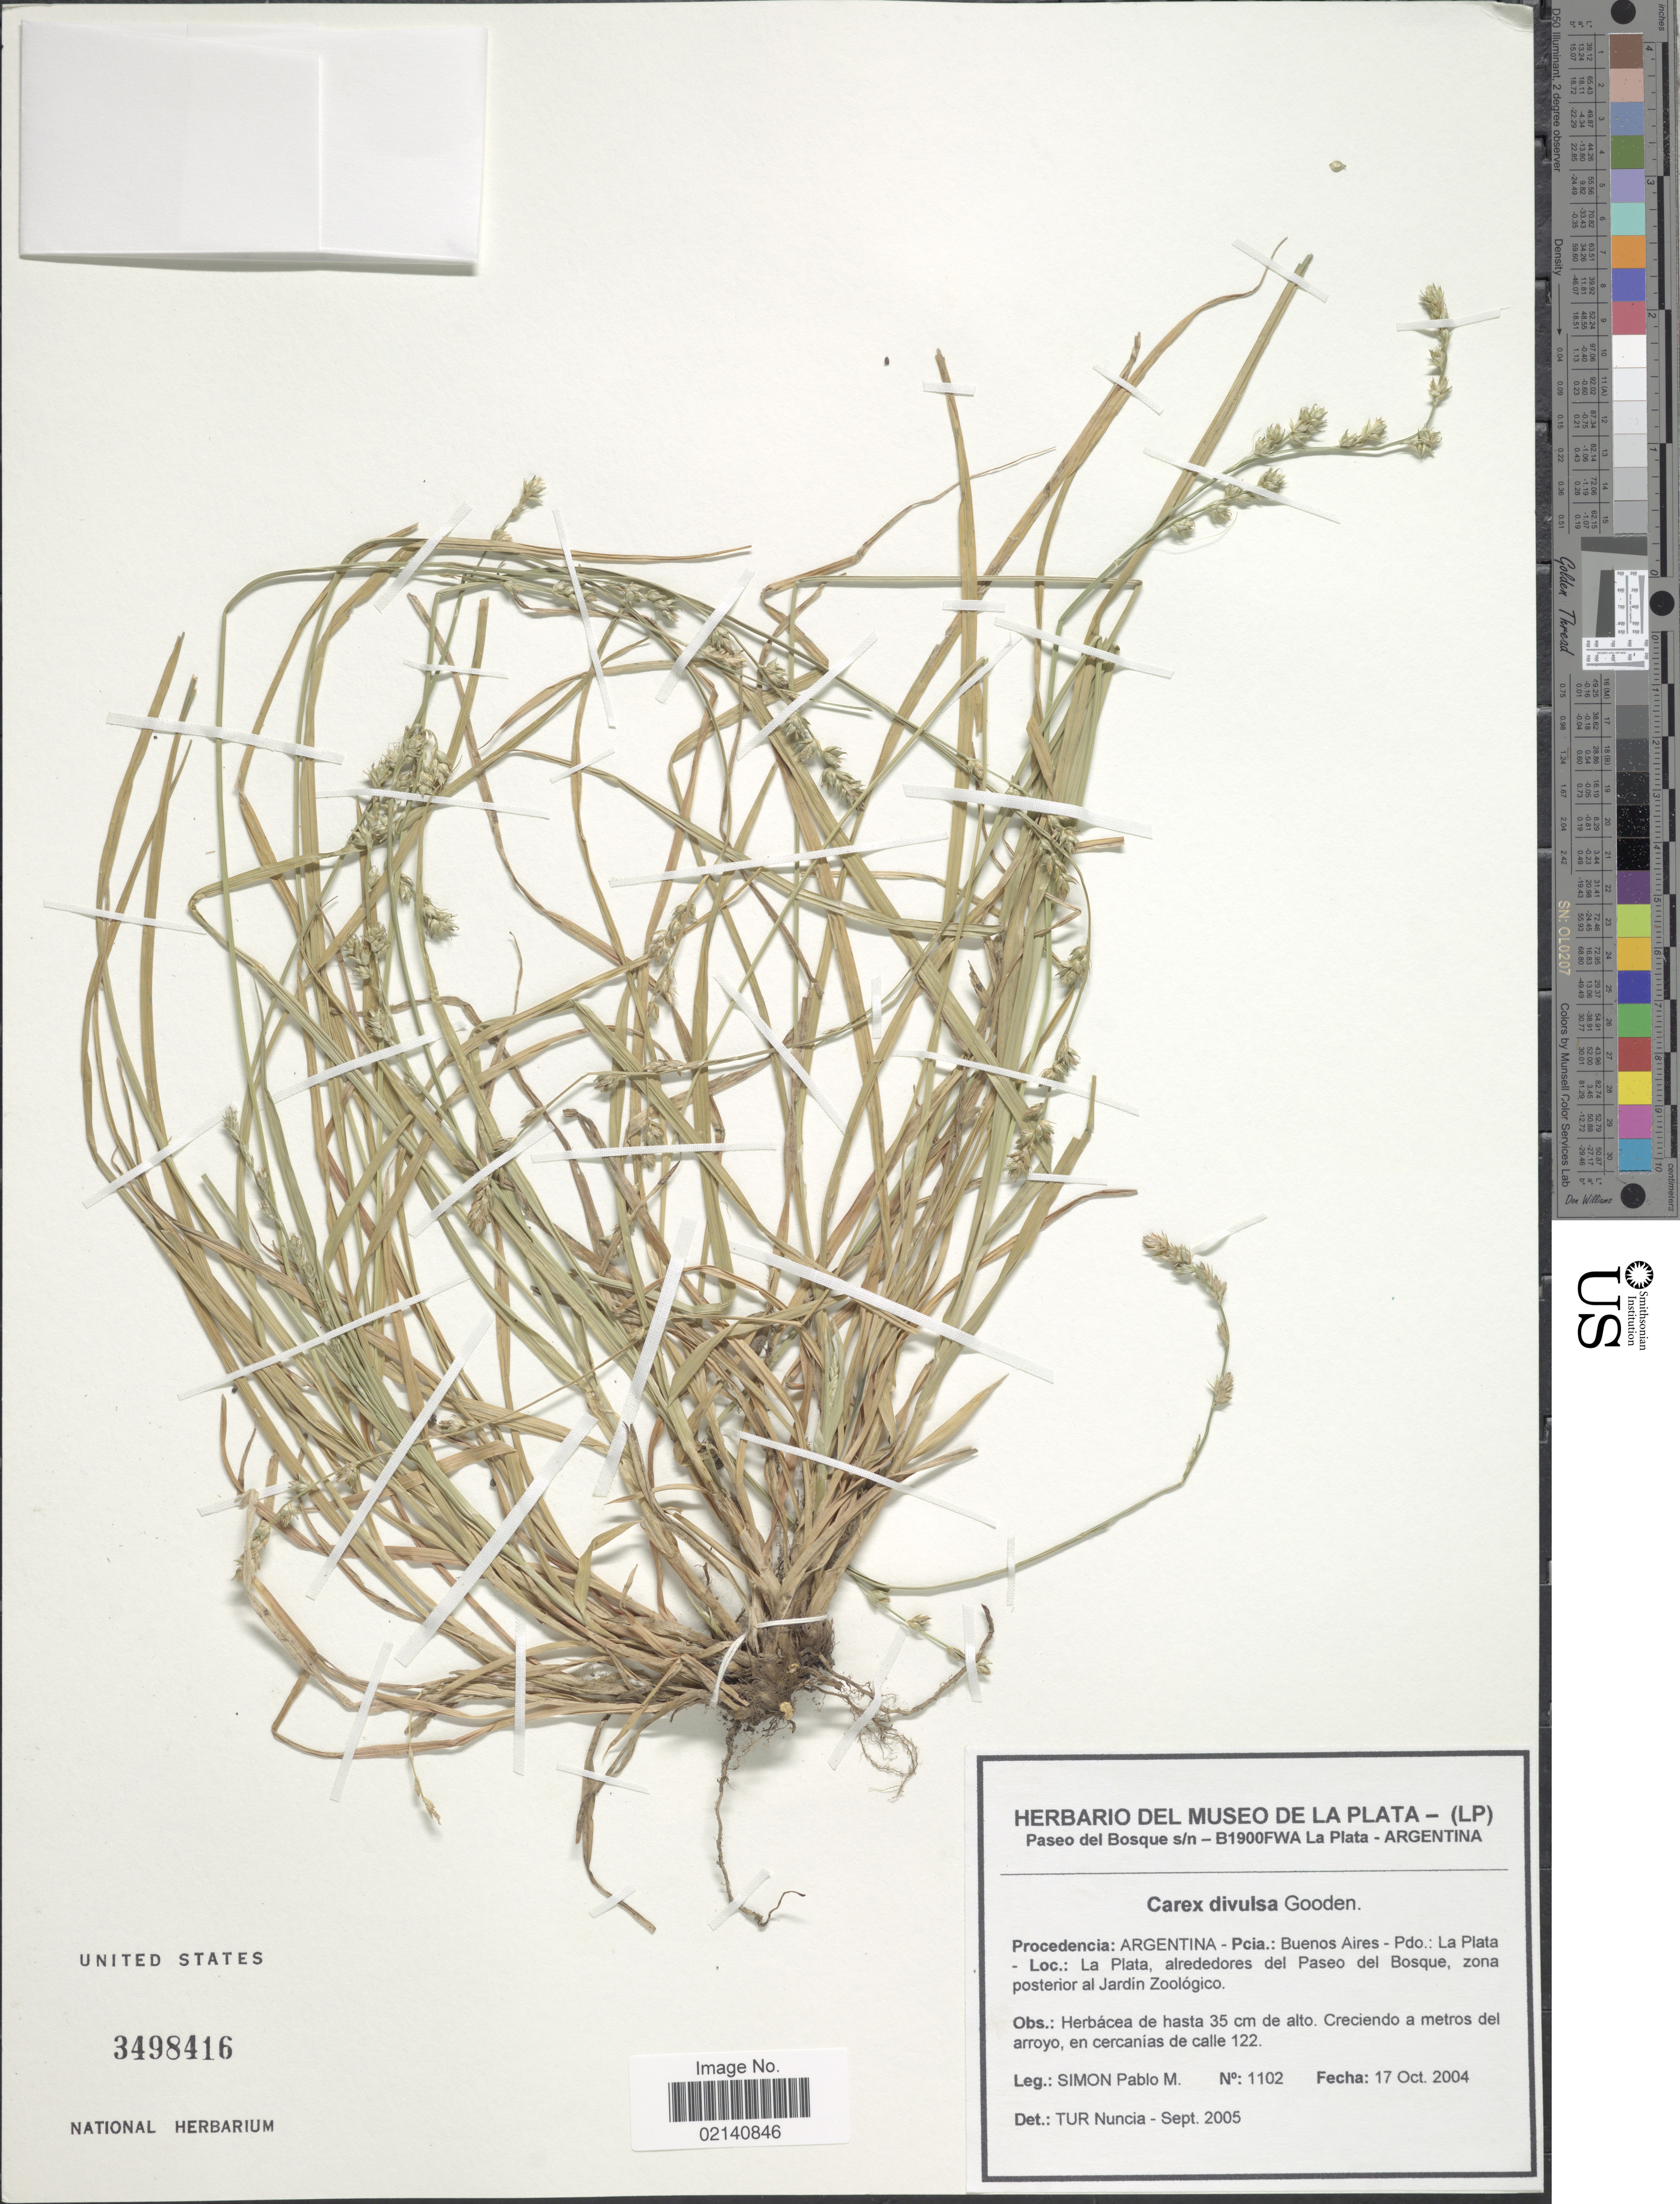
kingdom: Plantae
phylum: Tracheophyta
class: Liliopsida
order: Poales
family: Cyperaceae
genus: Carex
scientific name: Carex divulsa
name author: Stokes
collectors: S. Pablo M.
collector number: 1102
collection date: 2004-10-17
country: Argentina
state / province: Buenos Aires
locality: Pdo.: La Plata, alrededores del Paseo del Bosque, zona posterior al Jardin Zoologica, creciendo a metros del arroyo, en cercanias de calle 122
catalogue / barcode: US 3498416